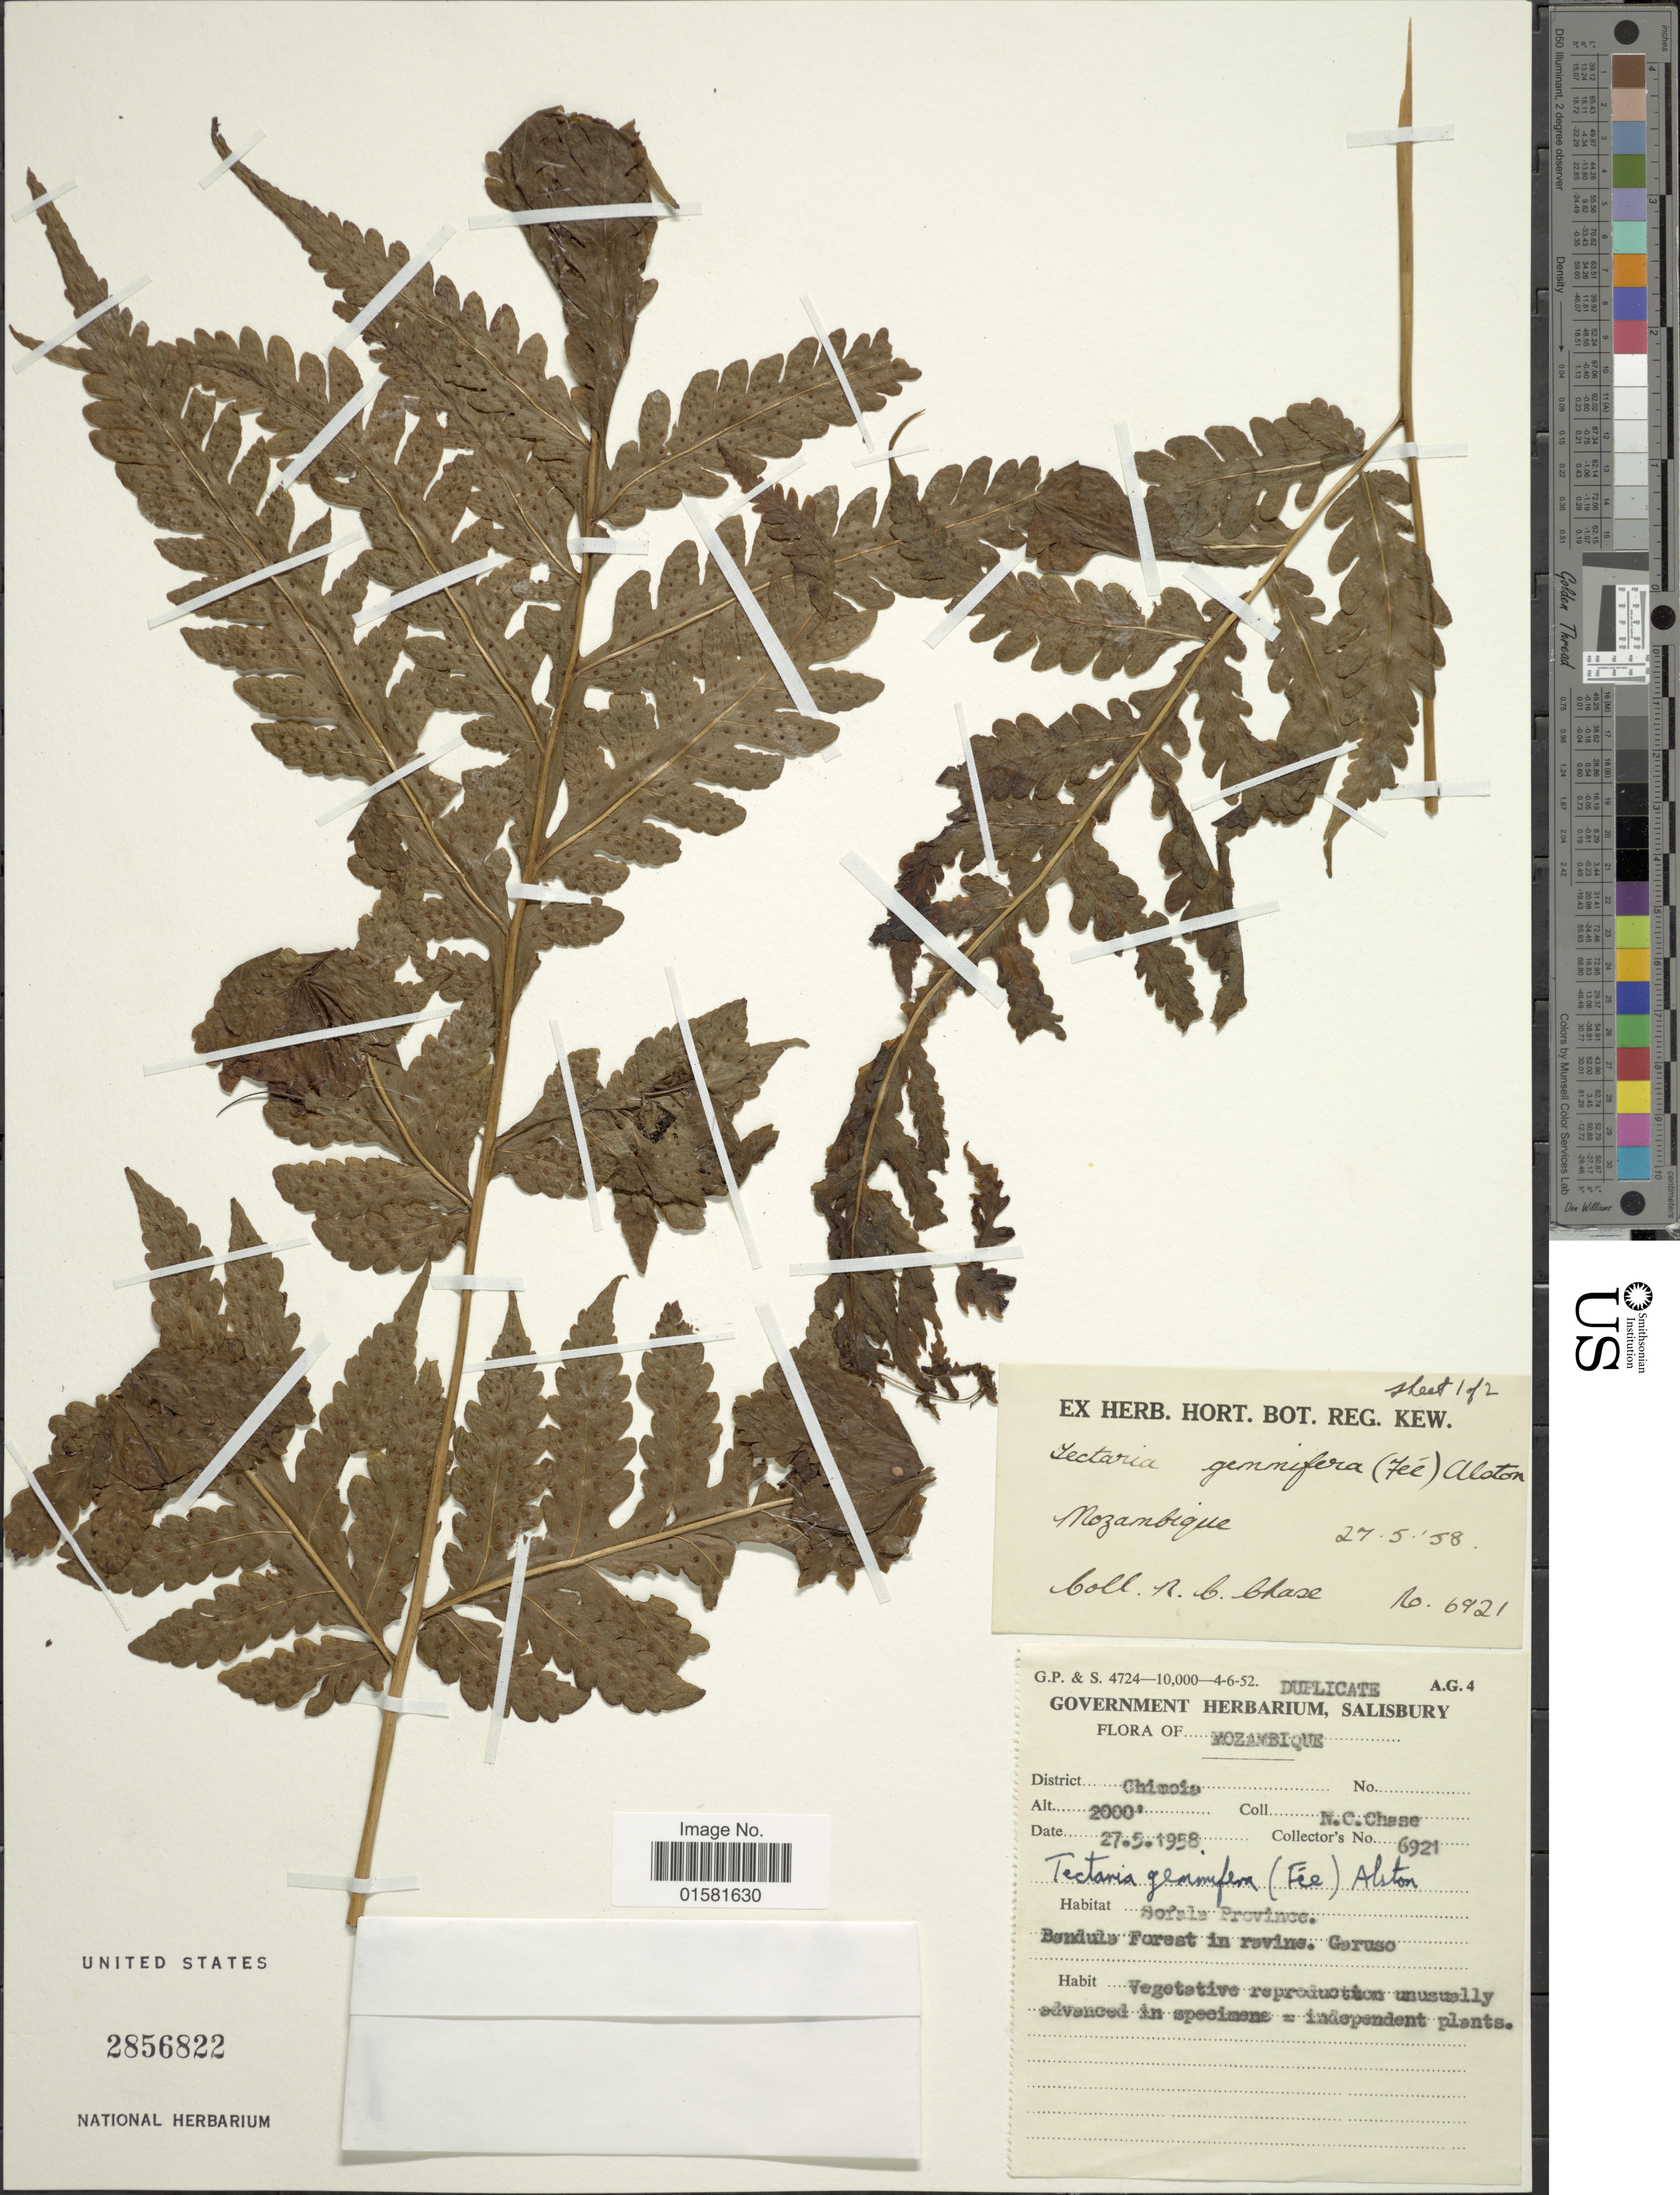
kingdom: Plantae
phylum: Tracheophyta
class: Polypodiopsida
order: Polypodiales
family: Tectariaceae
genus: Tectaria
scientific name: Tectaria gemmifera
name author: (Fée) Alston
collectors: N. C. Chase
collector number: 6921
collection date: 1958-05-27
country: Mozambique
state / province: Sofala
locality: Mozambique, Chimoia, Sofala Province, Bondula Forest in ravine. Garuso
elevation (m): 610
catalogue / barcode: US 2856822